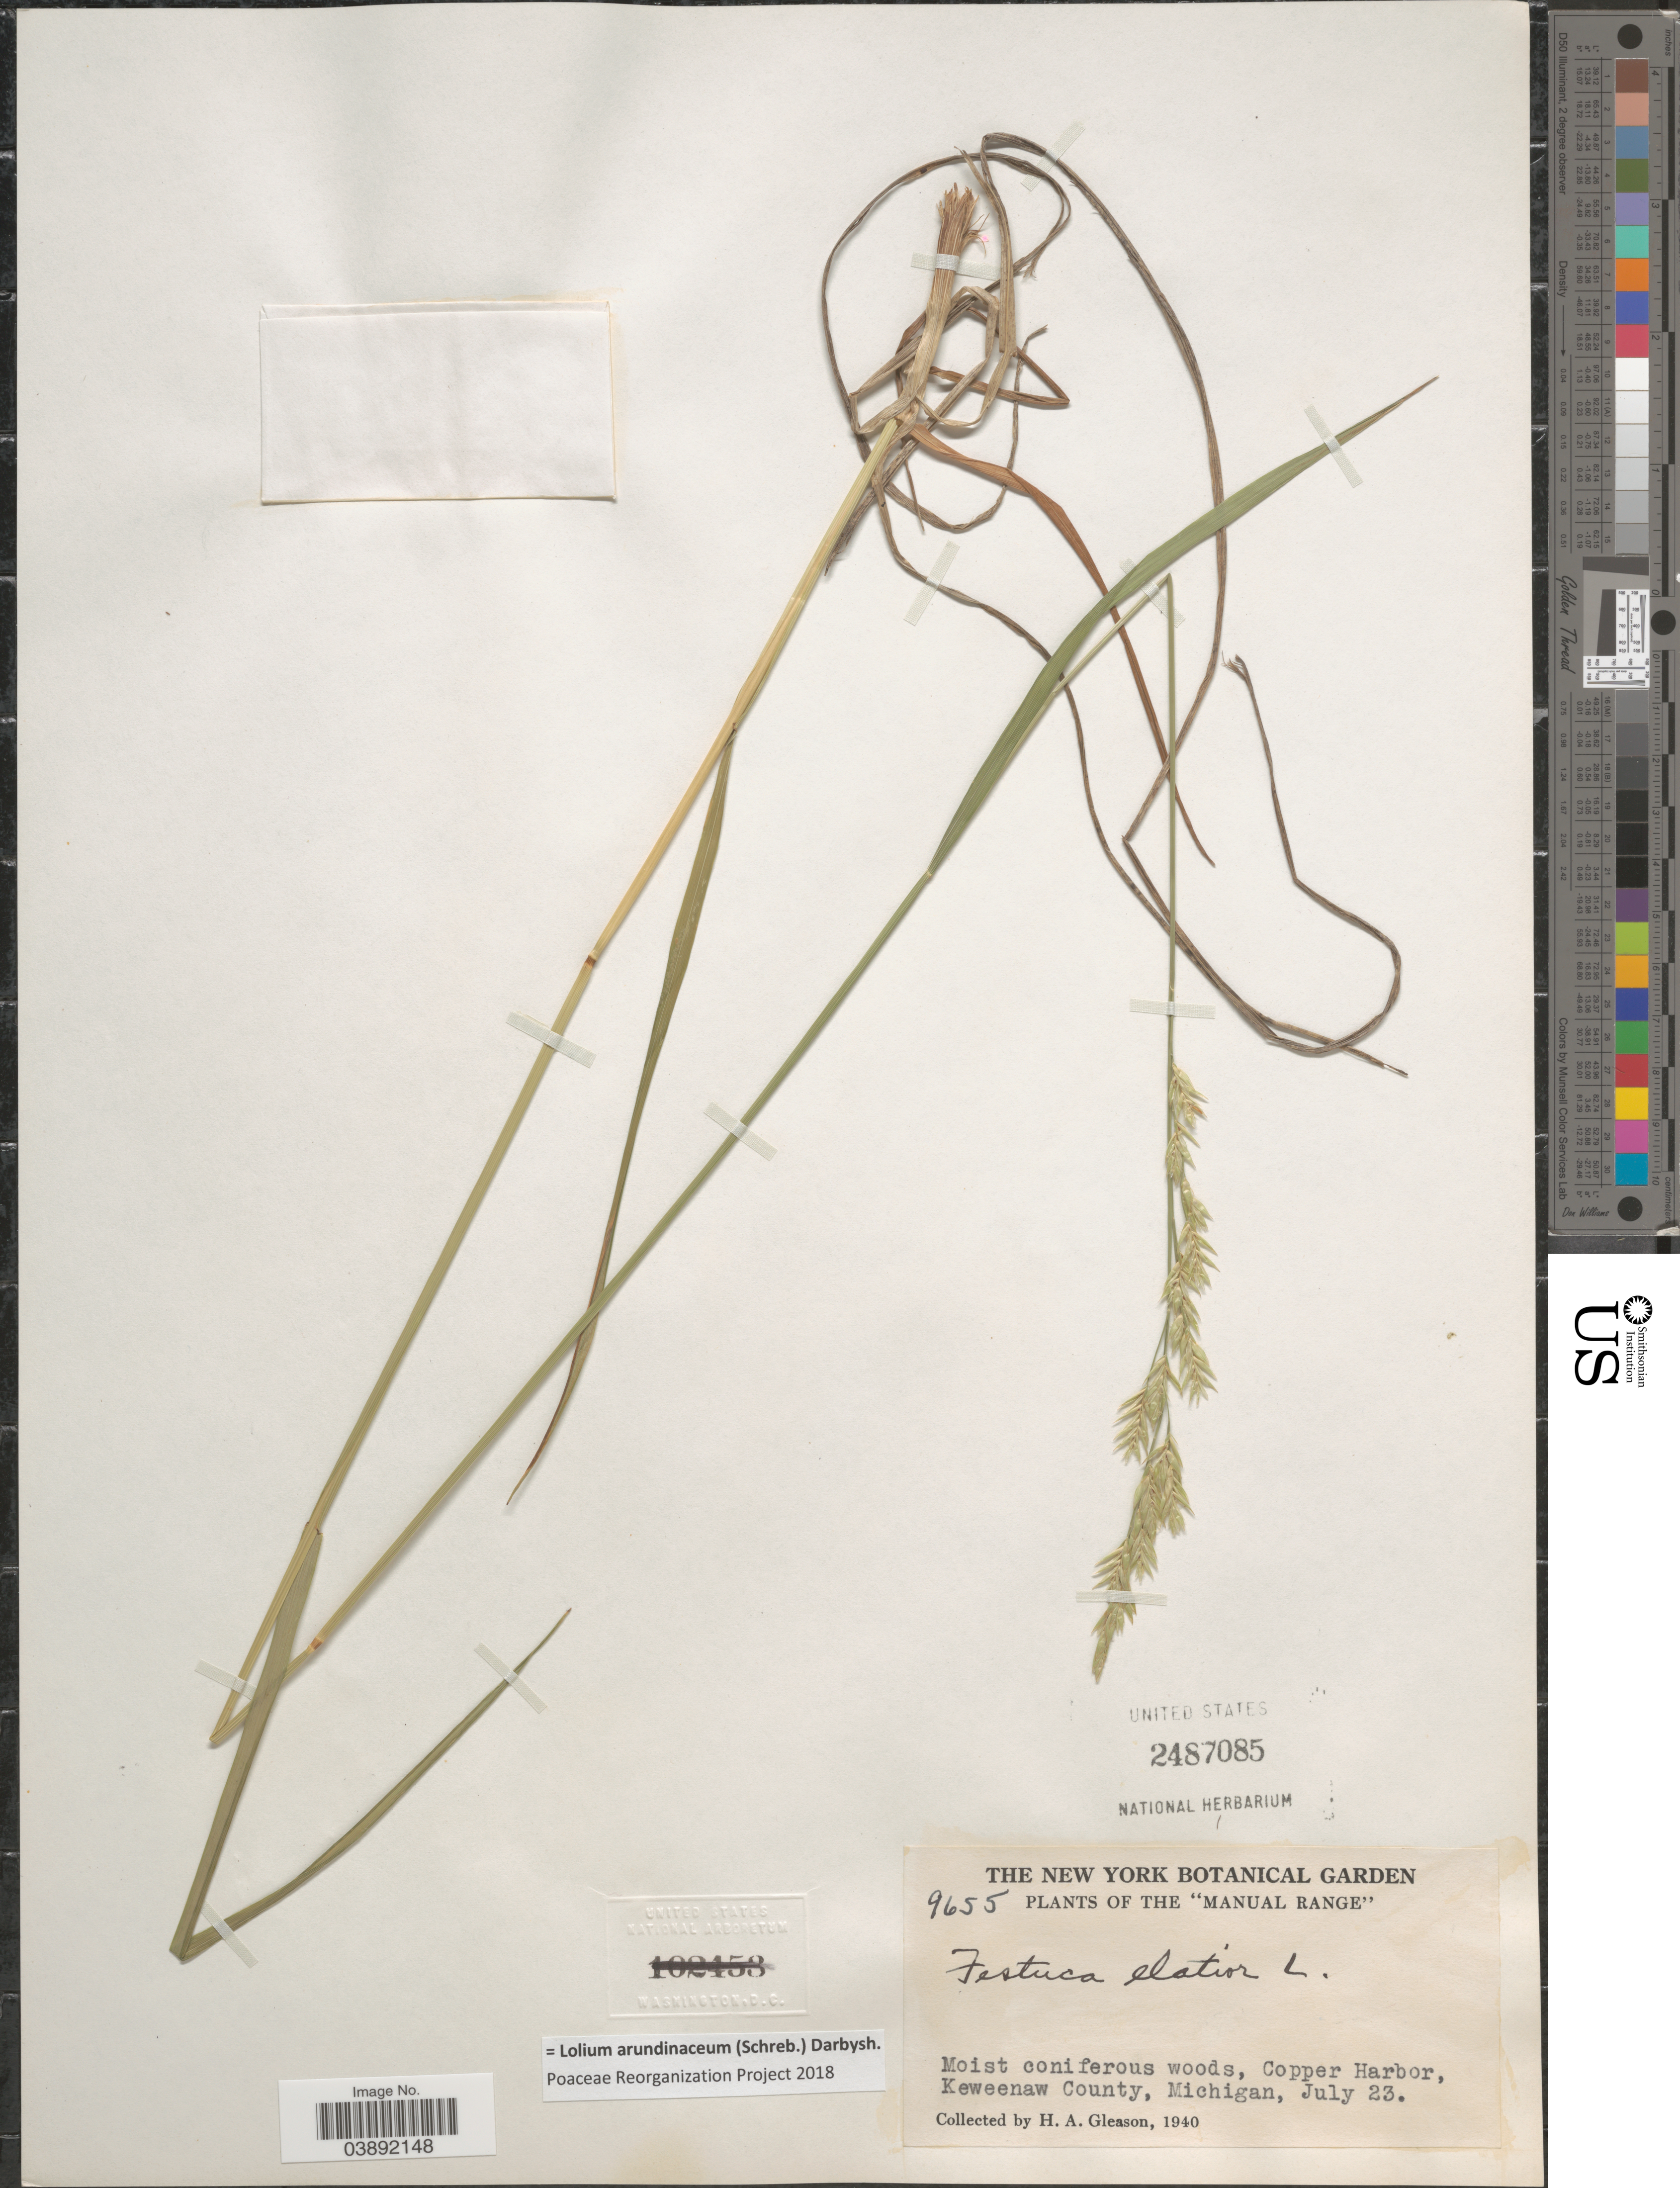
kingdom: Plantae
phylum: Tracheophyta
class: Liliopsida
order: Poales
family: Poaceae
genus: Lolium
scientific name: Lolium arundinaceum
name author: (Schreb.) Darbysh.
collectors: H. A. Gleason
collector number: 9655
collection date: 1940-07-23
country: United States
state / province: Michigan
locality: The "Manual Range". Copper Harbor, Keweenaw County.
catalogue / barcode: US 2487085